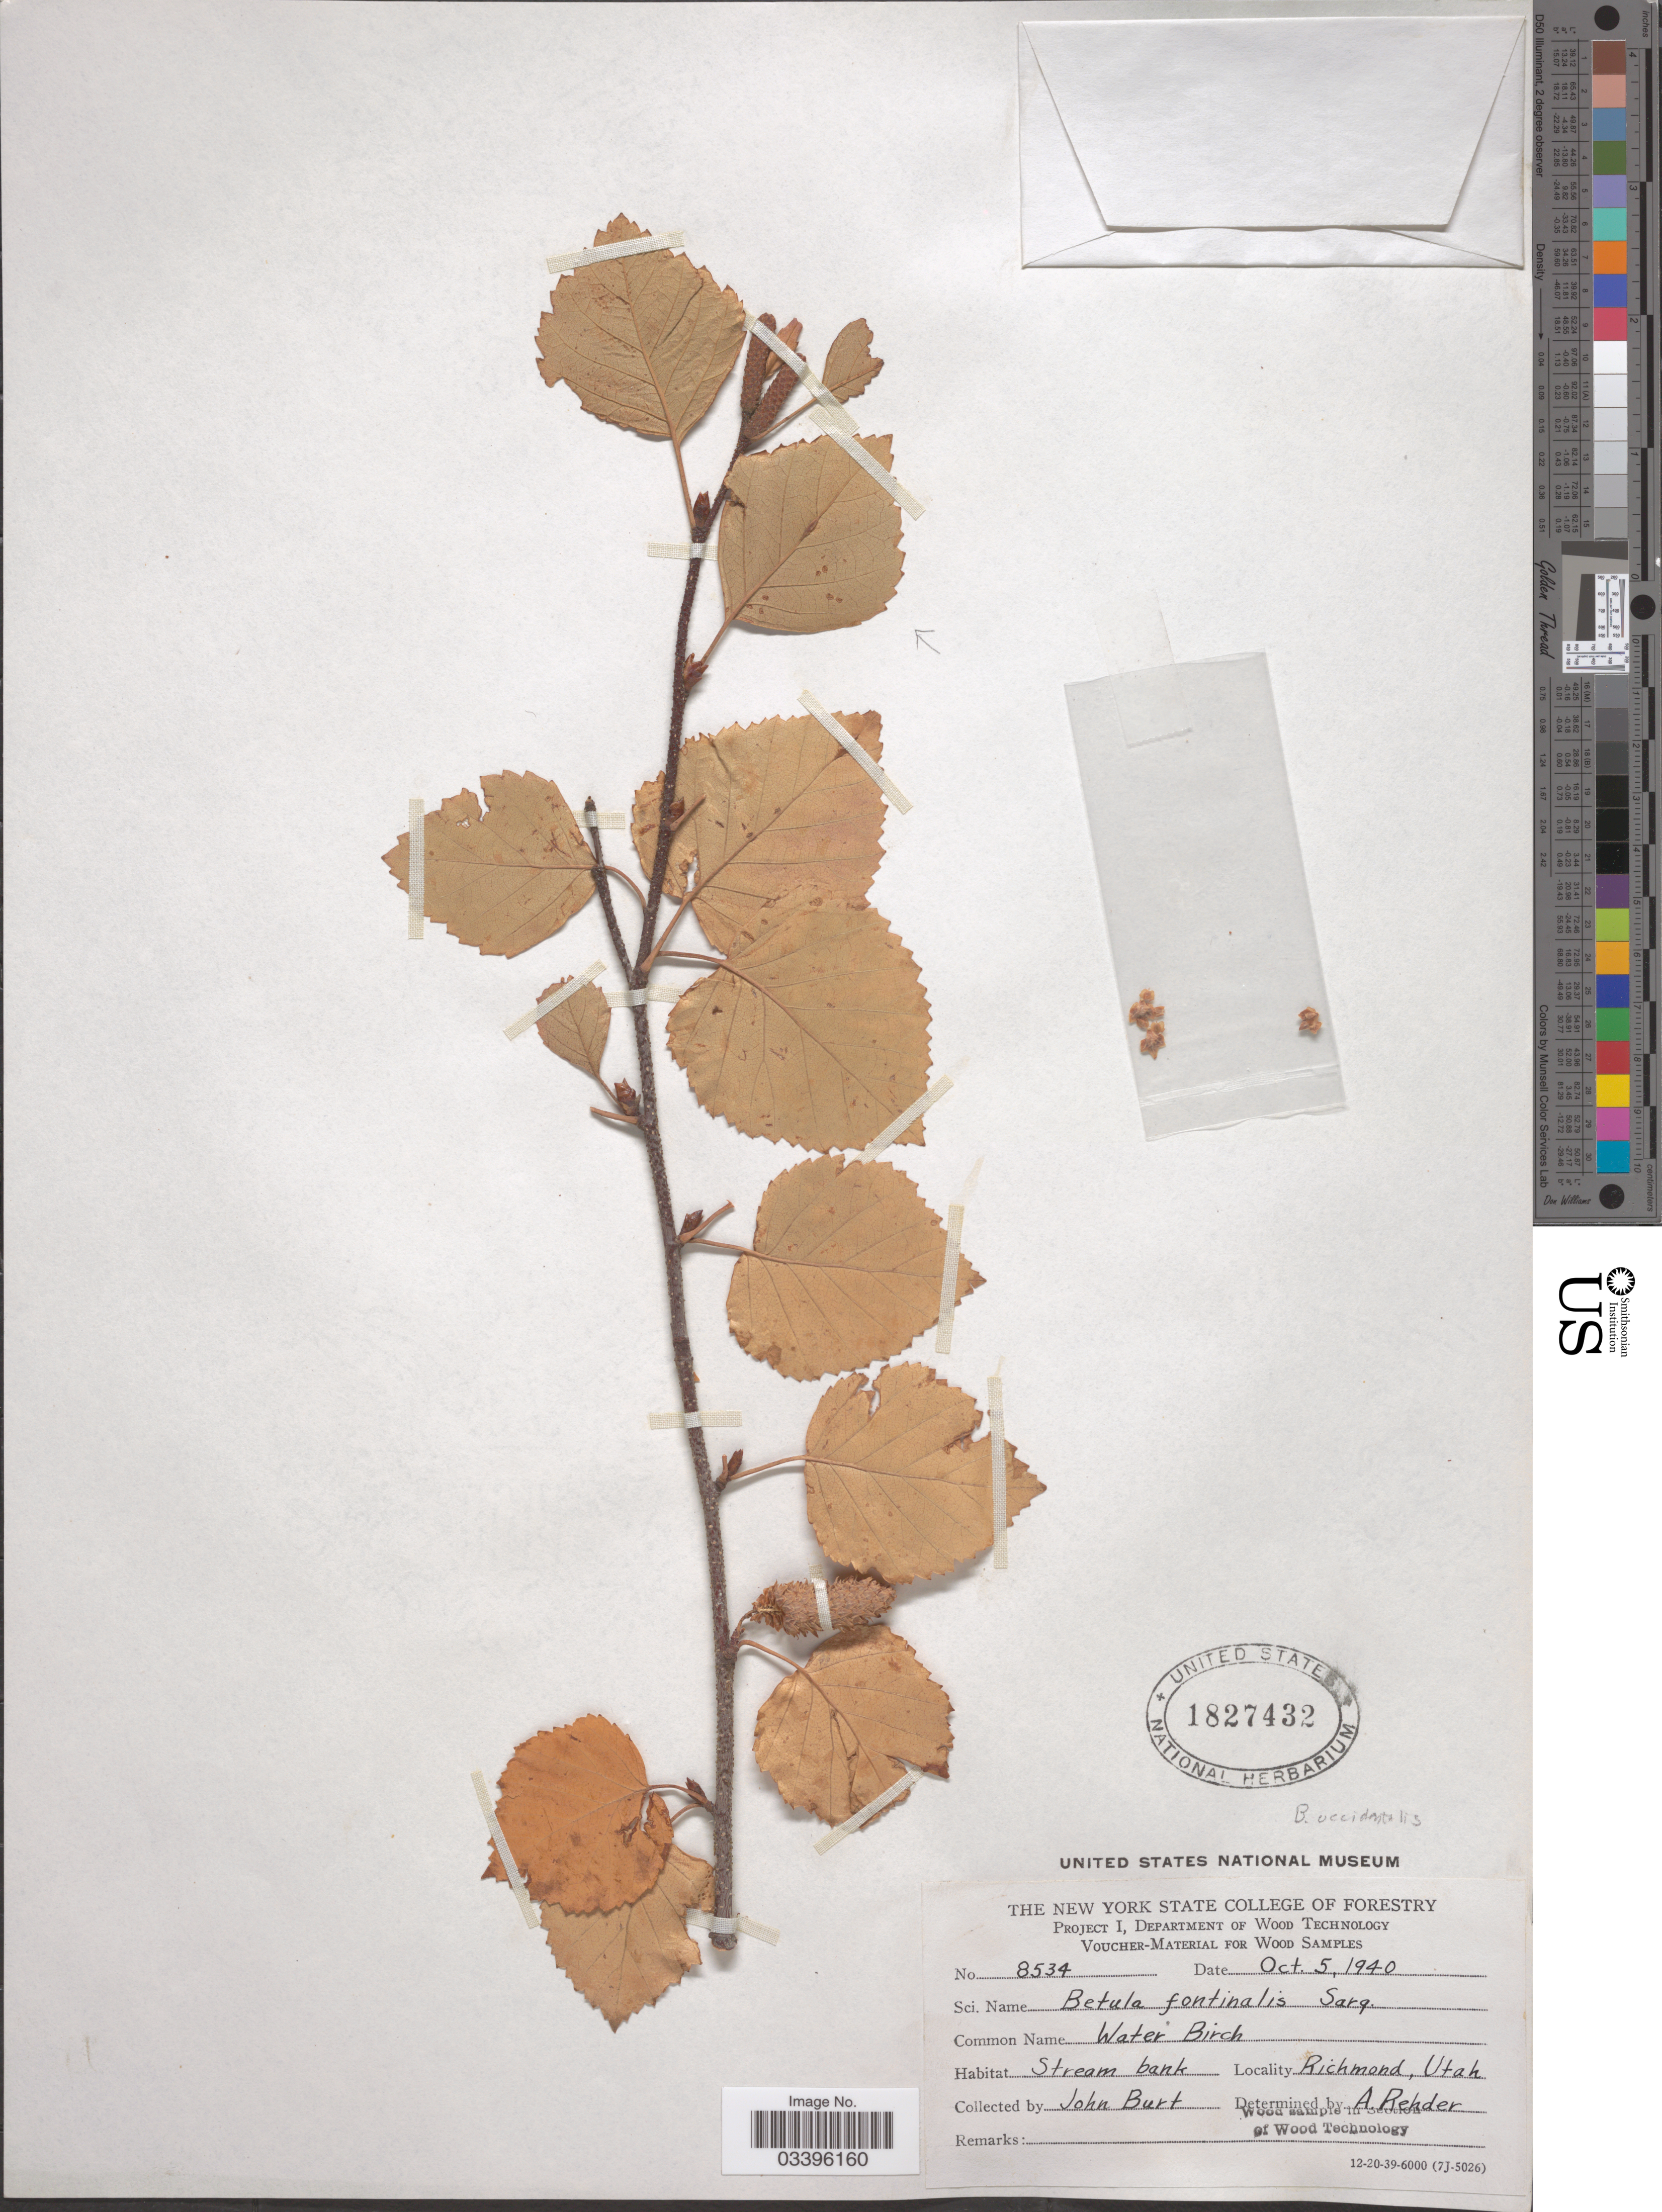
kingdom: Plantae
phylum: Tracheophyta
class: Magnoliopsida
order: Fagales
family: Betulaceae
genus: Betula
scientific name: Betula occidentalis var. fecunda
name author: Fernald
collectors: J. Burt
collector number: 8534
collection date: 1940-10-05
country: United States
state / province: Utah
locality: Stream bank, Richmond.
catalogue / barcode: US 1827432